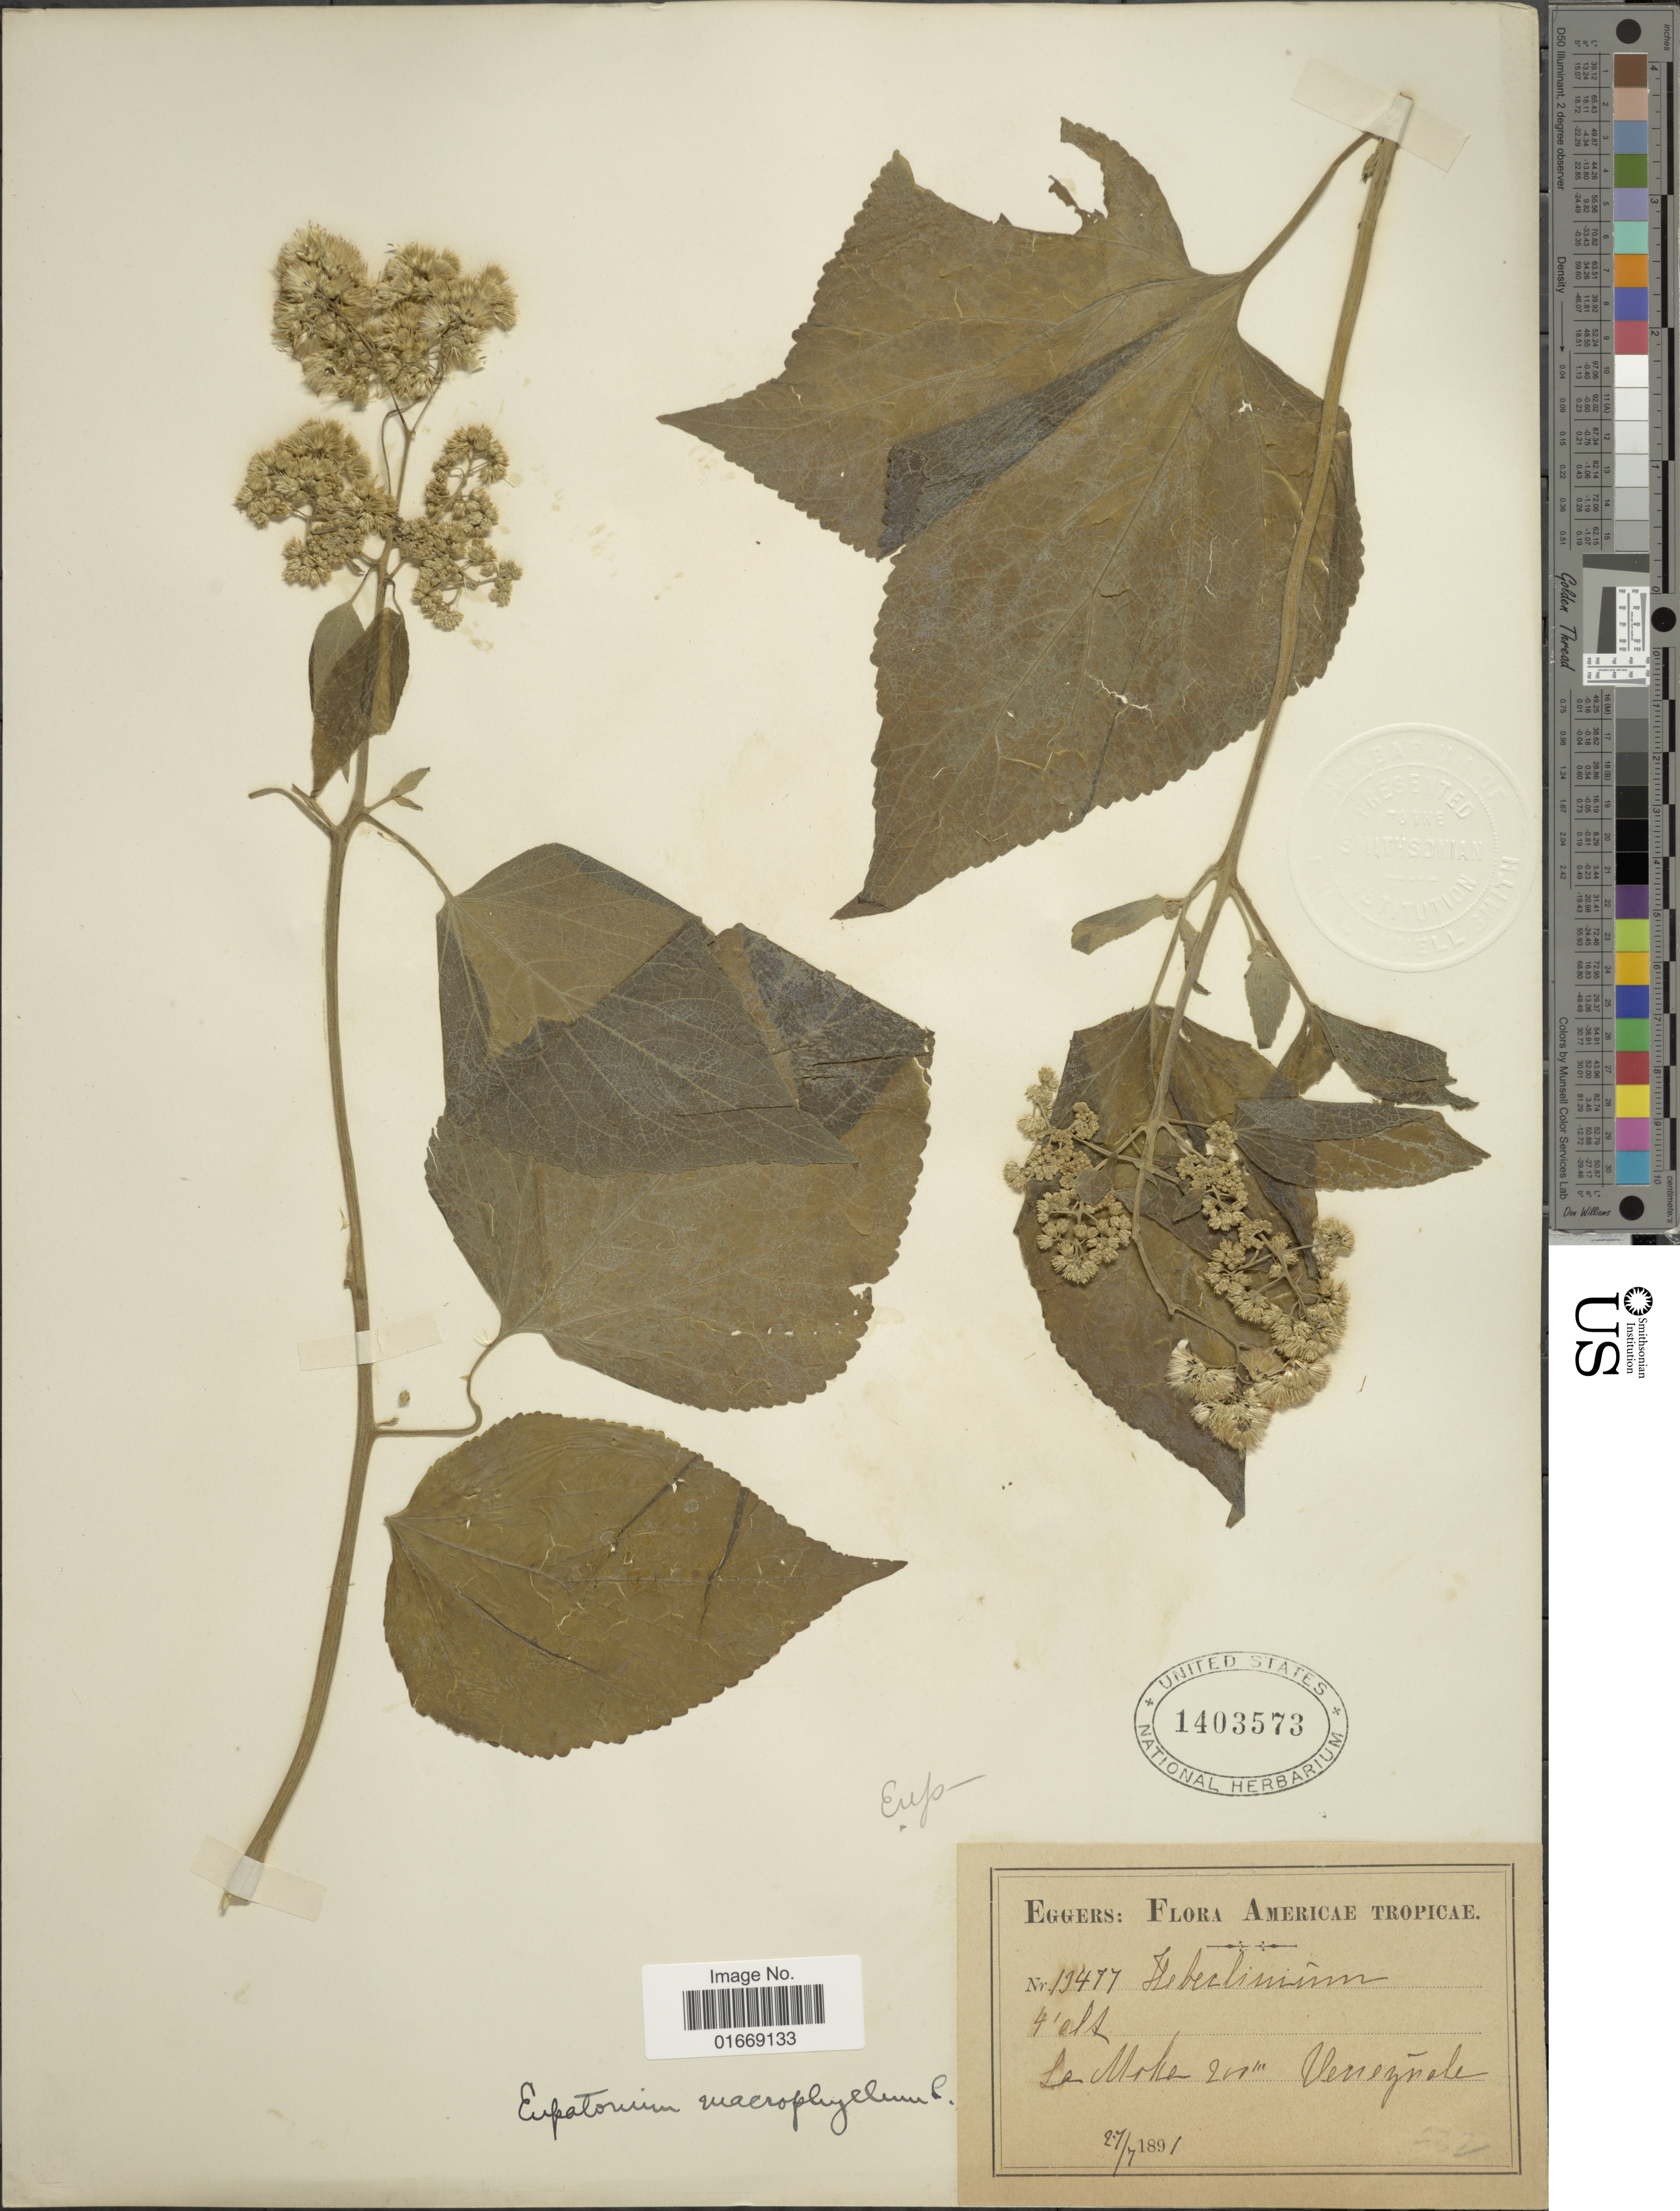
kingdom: Plantae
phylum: Tracheophyta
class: Magnoliopsida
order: Asterales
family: Asteraceae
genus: Hebeclinium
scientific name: Hebeclinium macrophyllum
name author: (L.) DC.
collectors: -. Eggers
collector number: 13477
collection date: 1891-07-27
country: Venezuela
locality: La Monte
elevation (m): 61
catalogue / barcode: US 1403573